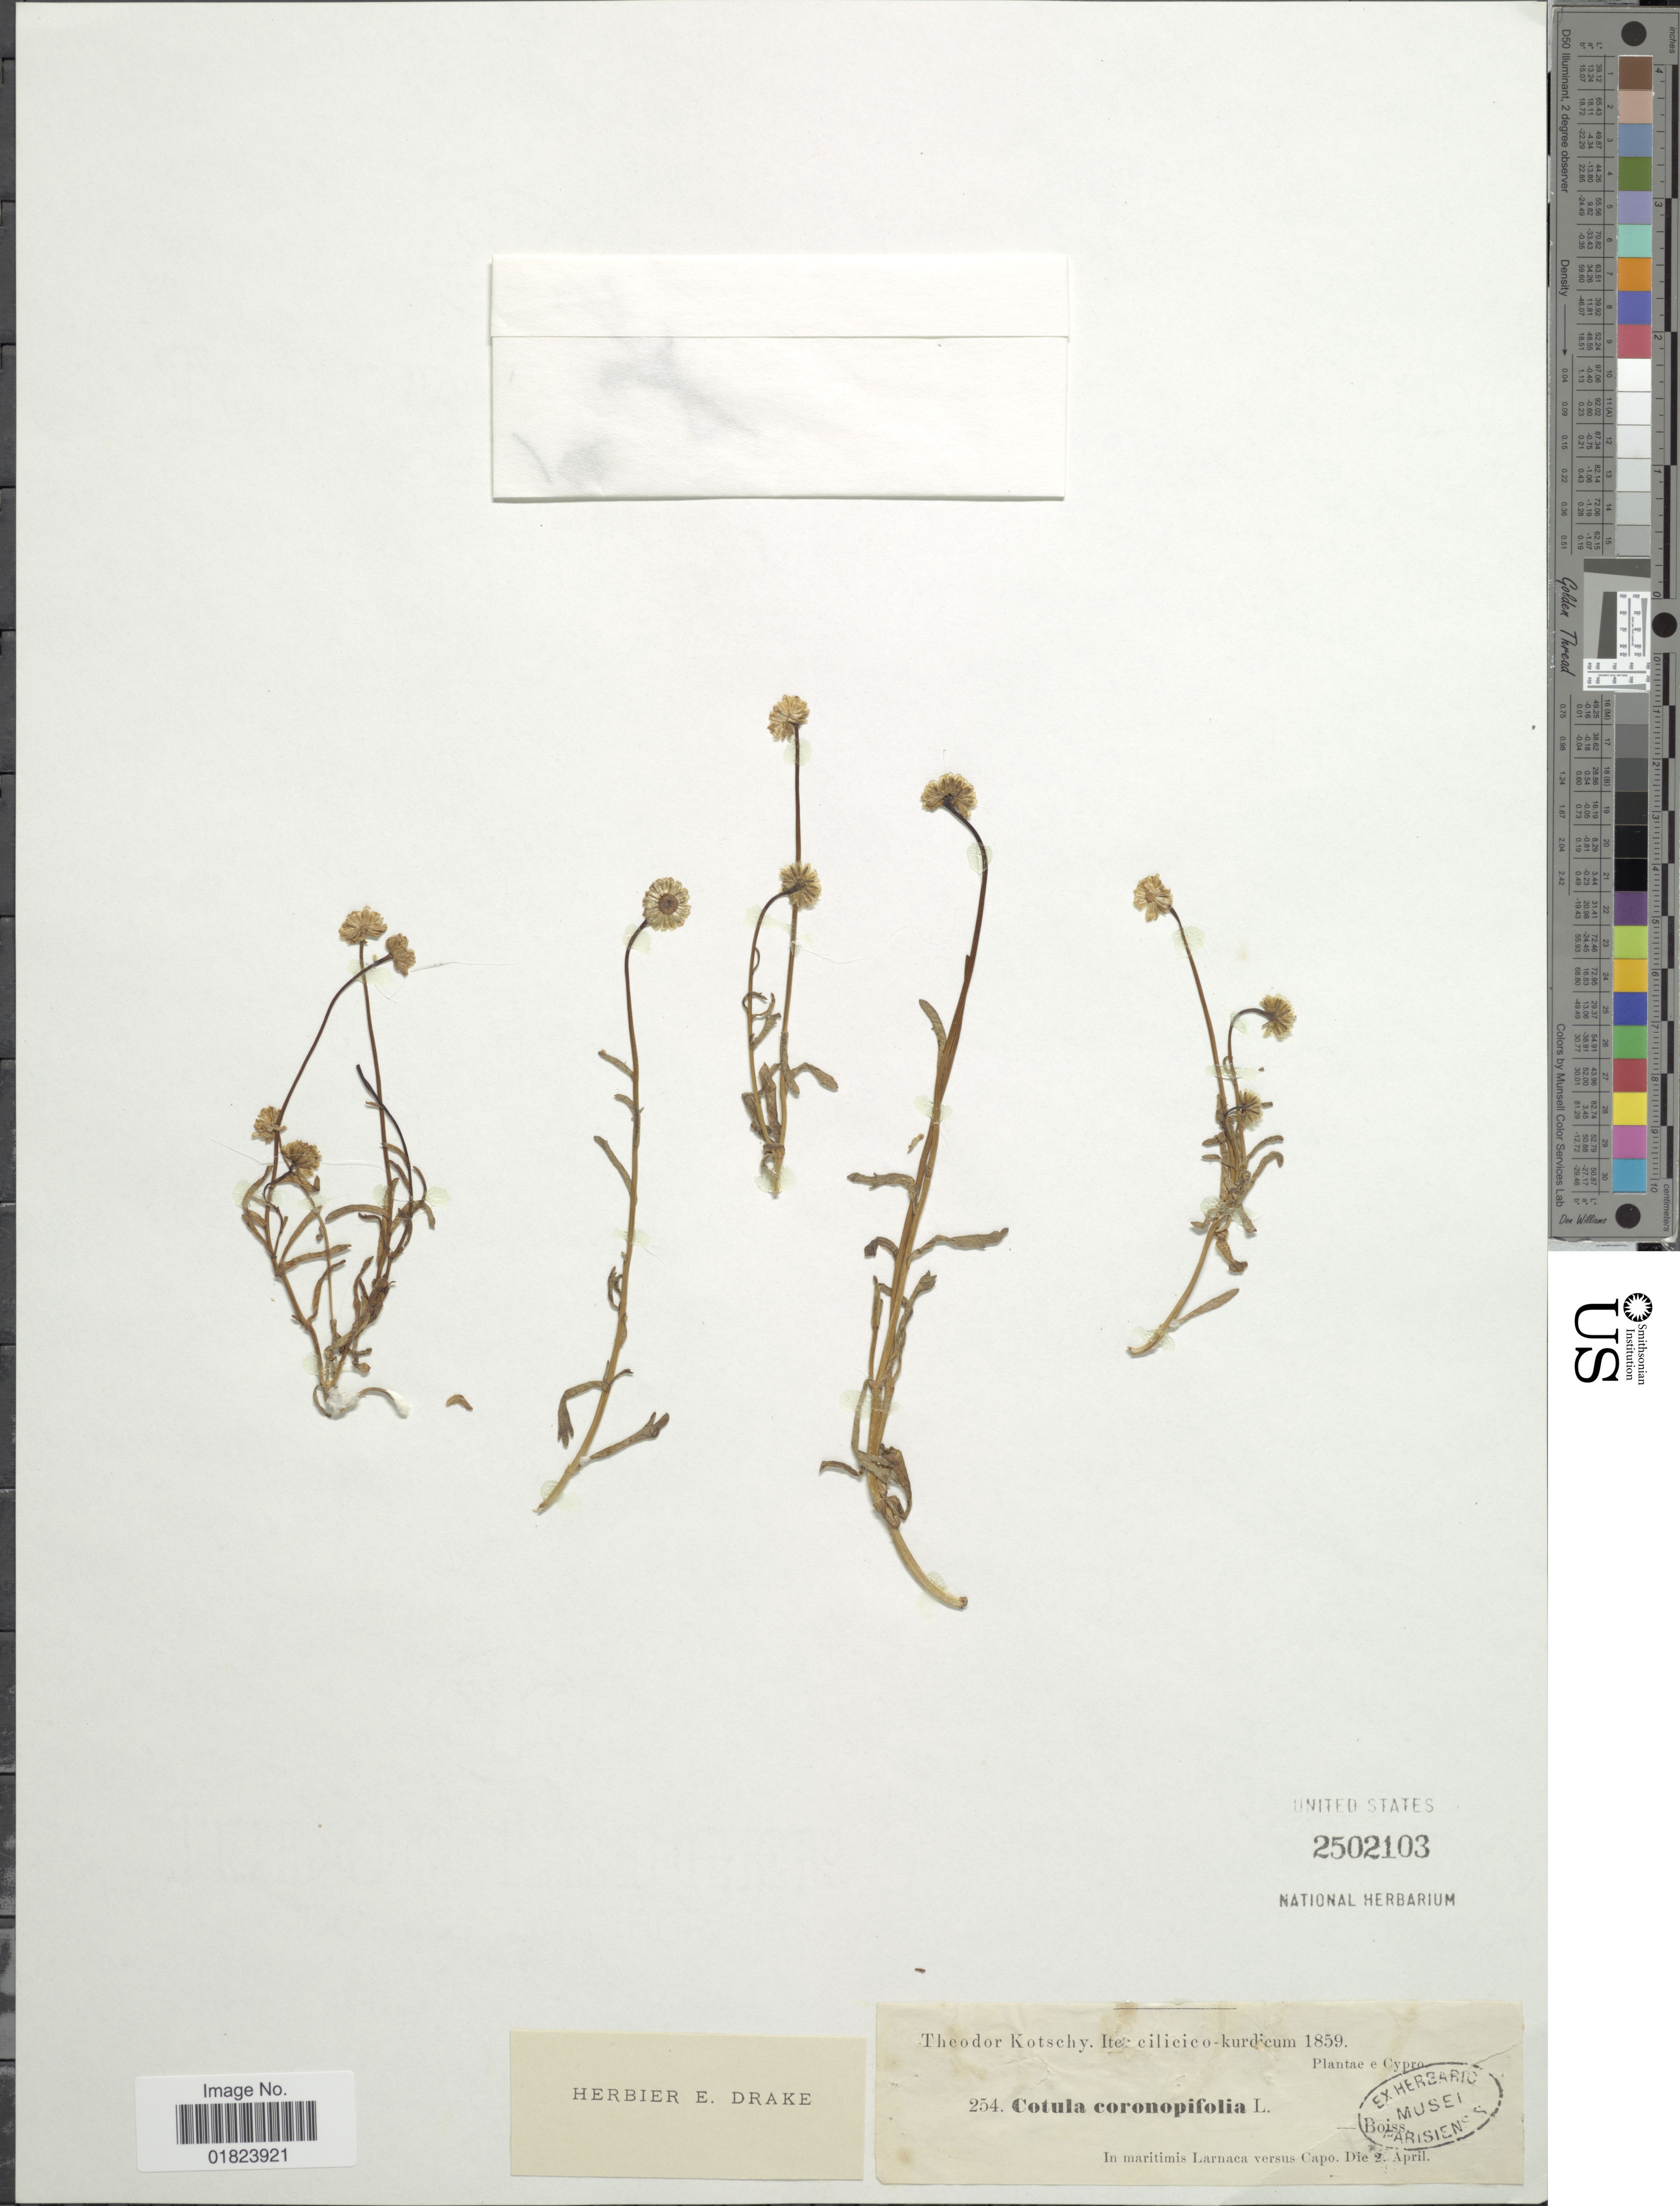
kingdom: Plantae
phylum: Tracheophyta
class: Magnoliopsida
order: Asterales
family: Asteraceae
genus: Cotula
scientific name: Cotula coronopifolia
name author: L.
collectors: K. G. Kotschy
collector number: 254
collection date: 1859-04-02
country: Turkey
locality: Iter cilicico-kurdicum, Plantae e Cypro, in maritimis Larnaca versus Capo.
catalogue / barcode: US 2502103